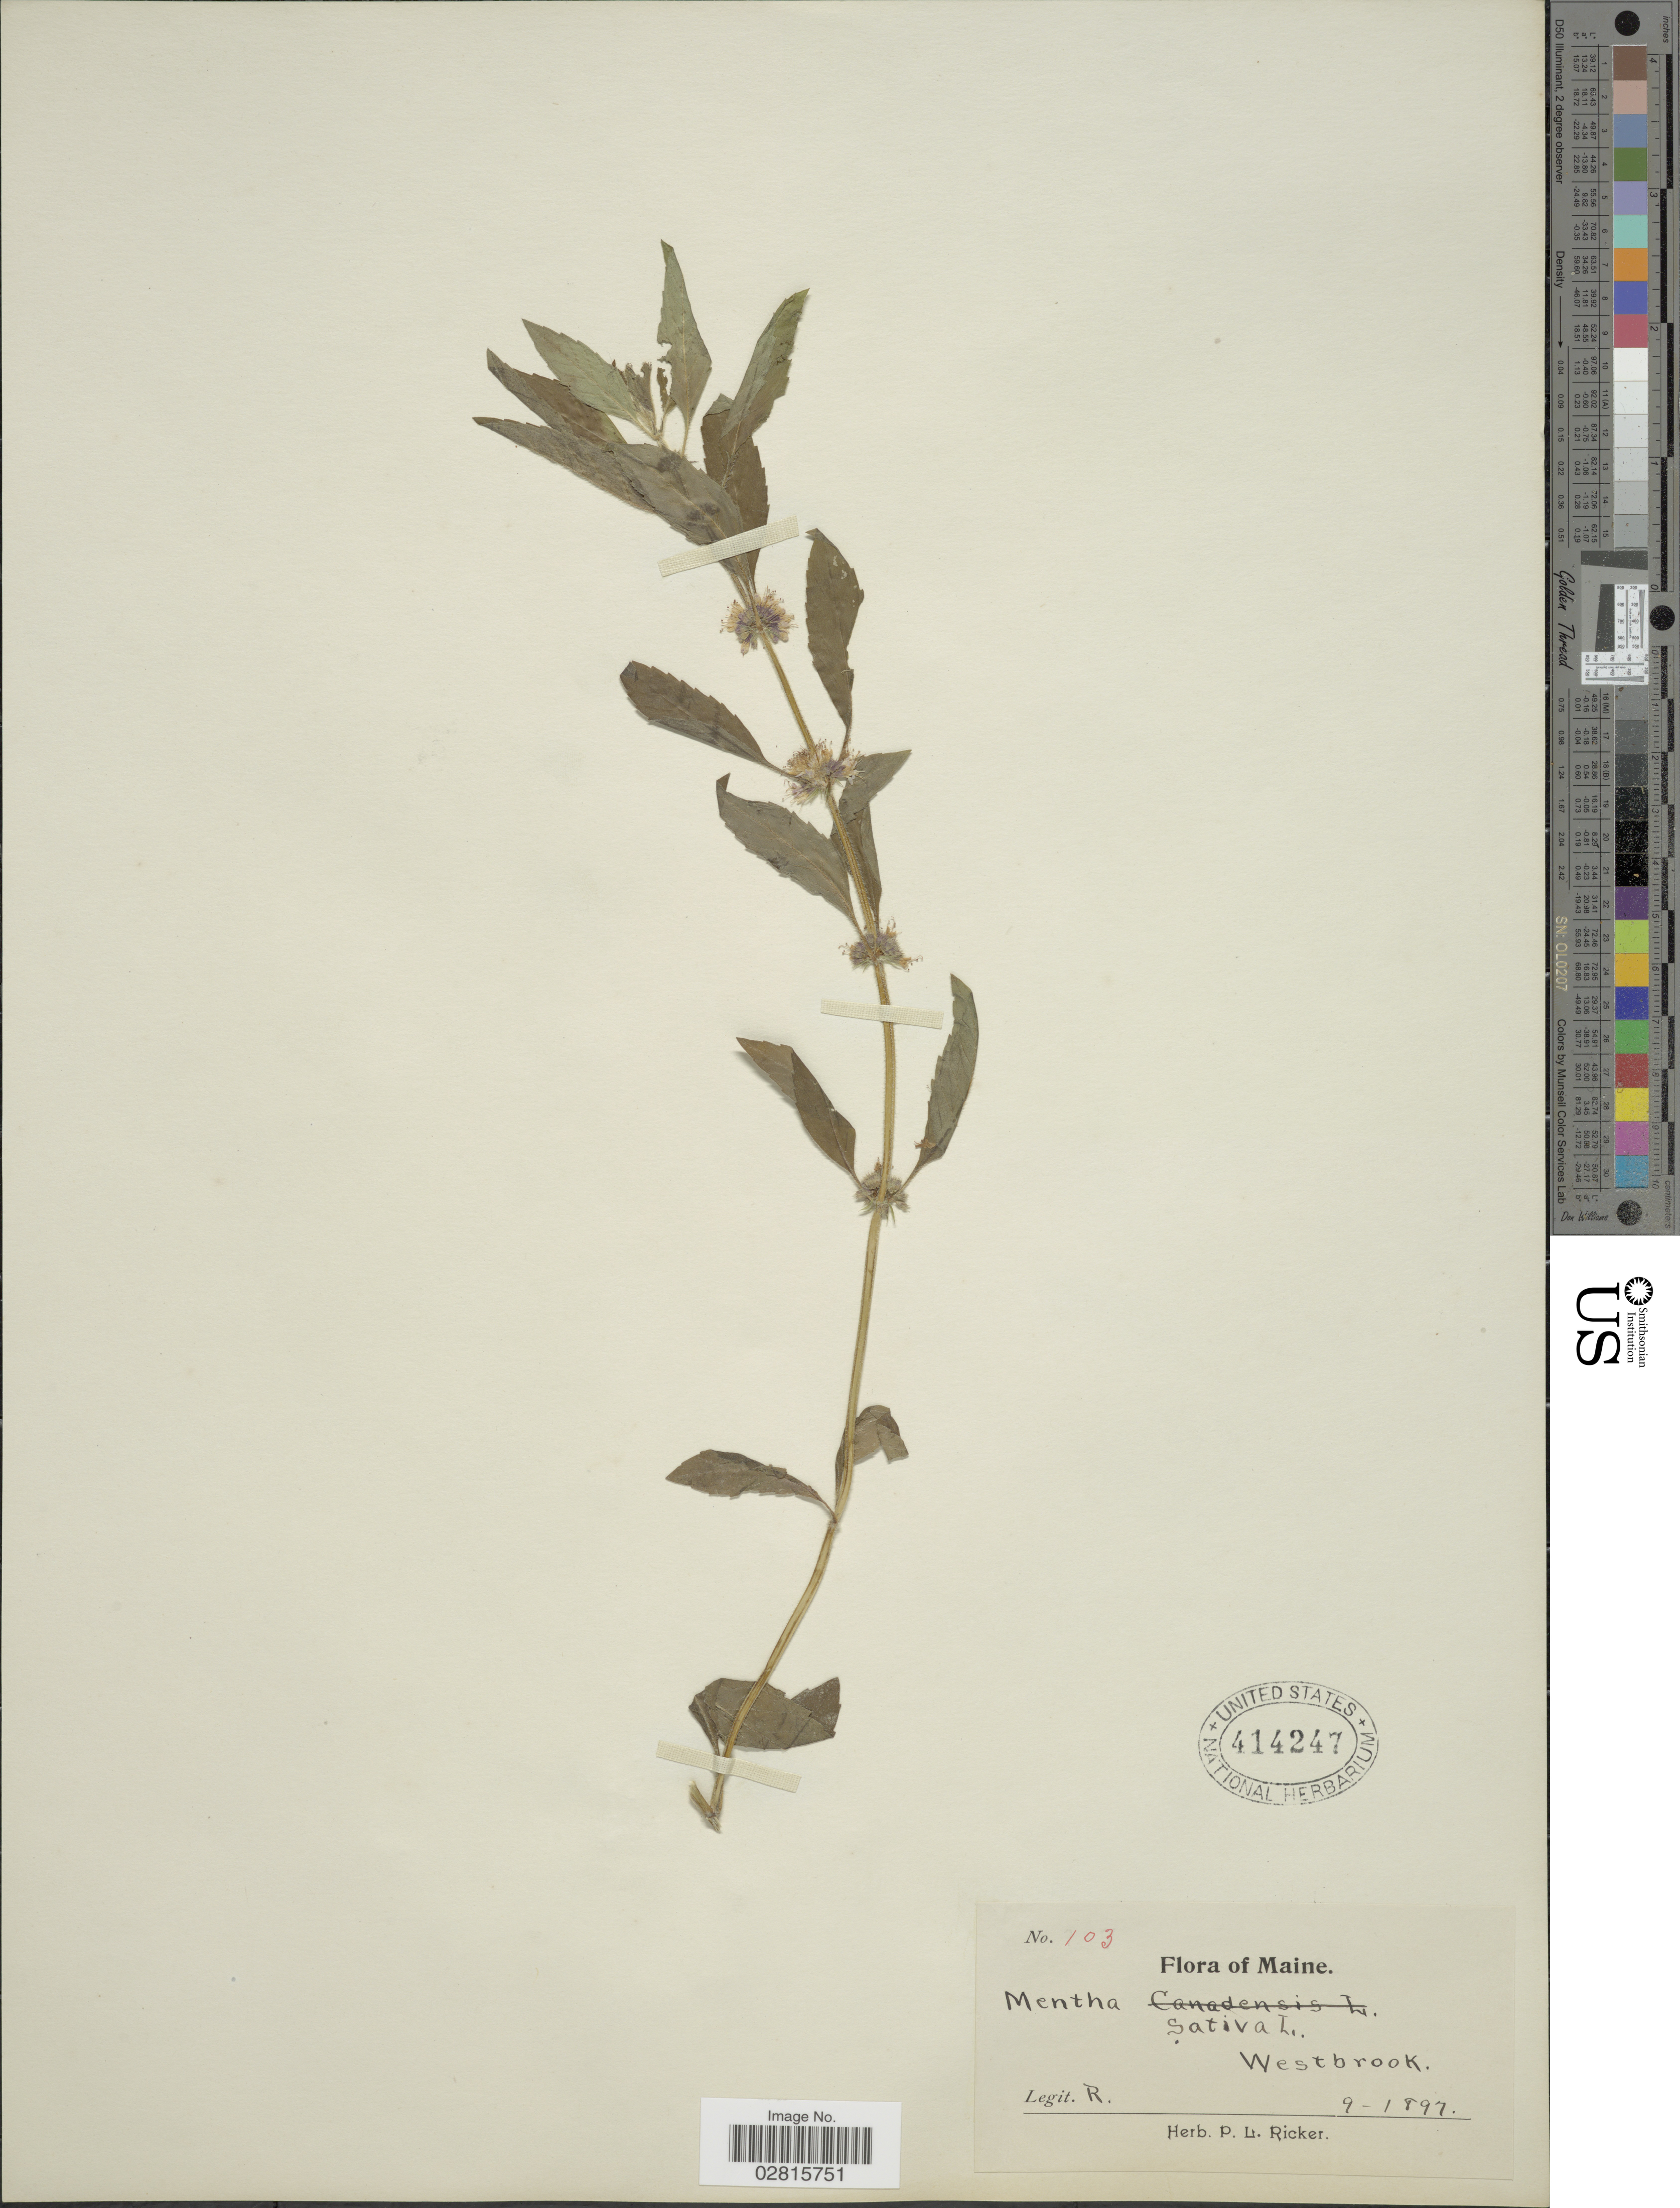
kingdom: Plantae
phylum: Tracheophyta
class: Magnoliopsida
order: Lamiales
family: Lamiaceae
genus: Mentha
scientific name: Mentha x sativa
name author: L.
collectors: P. Ricker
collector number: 103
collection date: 1897-09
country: United States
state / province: Maine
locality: Westbrook.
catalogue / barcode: US 414247